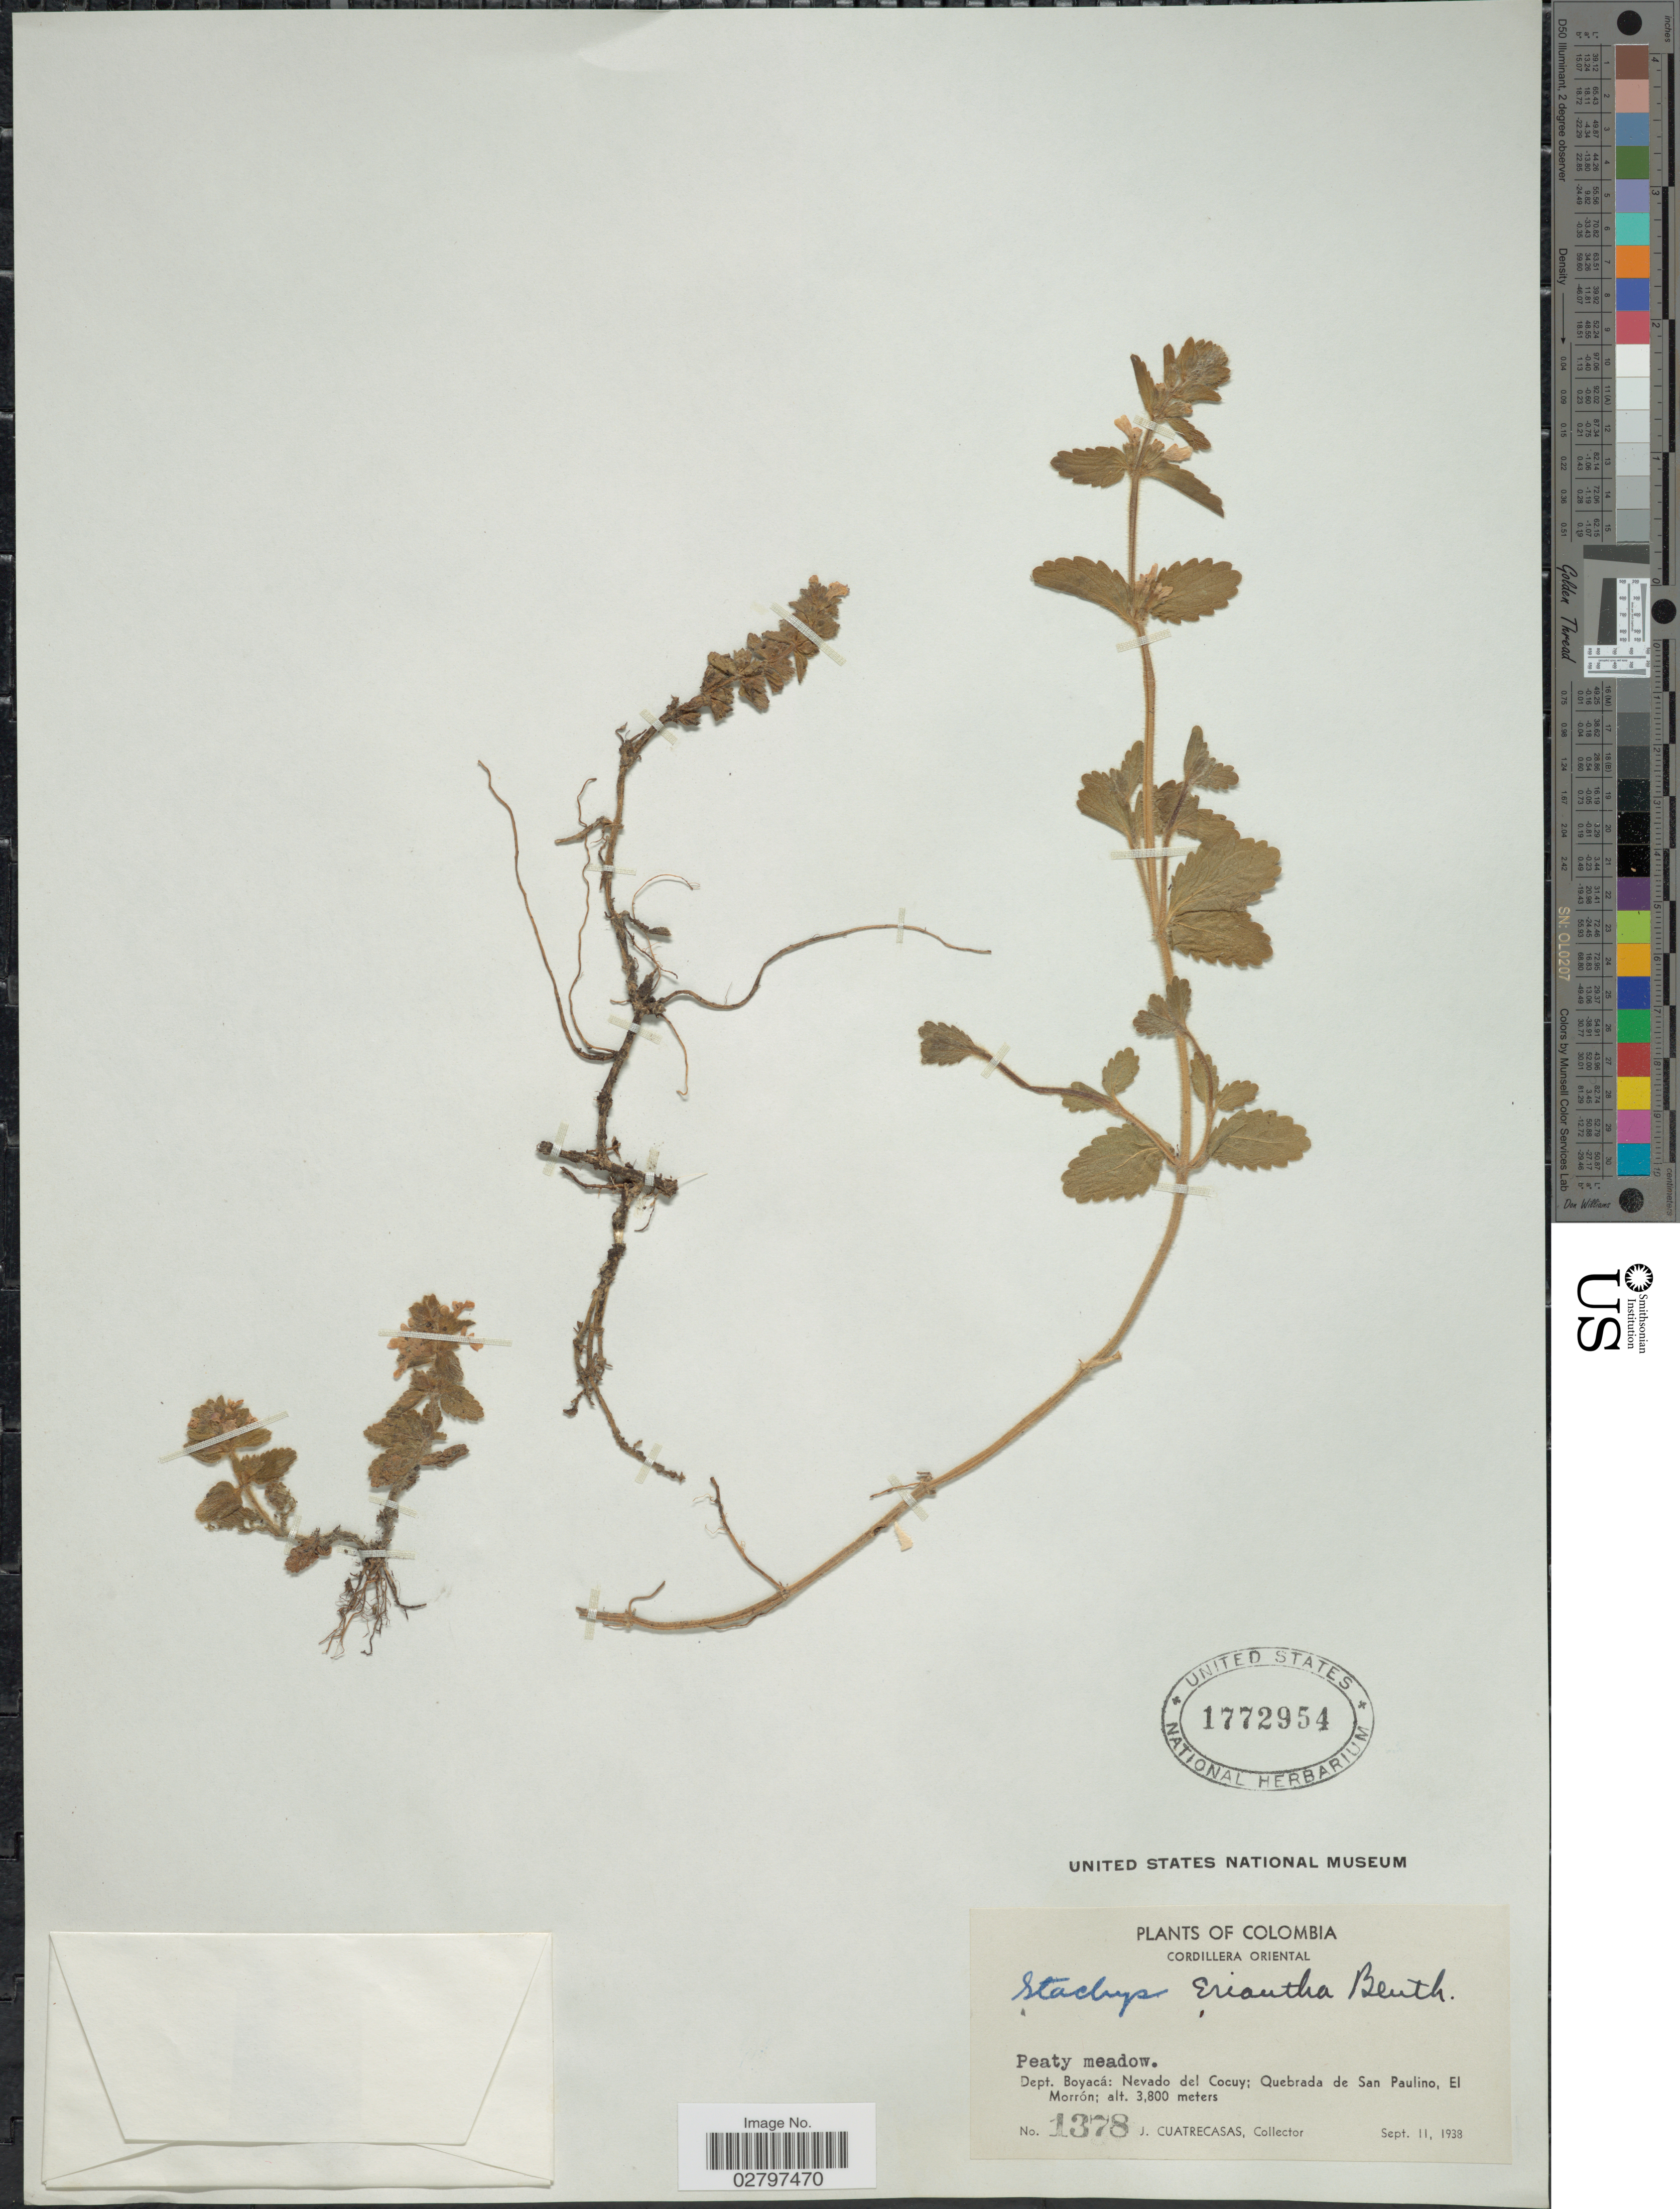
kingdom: Plantae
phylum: Tracheophyta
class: Magnoliopsida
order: Lamiales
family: Lamiaceae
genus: Stachys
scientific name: Stachys eriantha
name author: Benth.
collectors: J. Cuatrecasas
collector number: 1378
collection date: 1938-09-11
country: Colombia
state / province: Boyacá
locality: Cordillera Oriental, Dept. Boyacá: Nevado del Cocuy; Quebrada de San Paulino, El Morrón.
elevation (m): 3800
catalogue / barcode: US 1772954